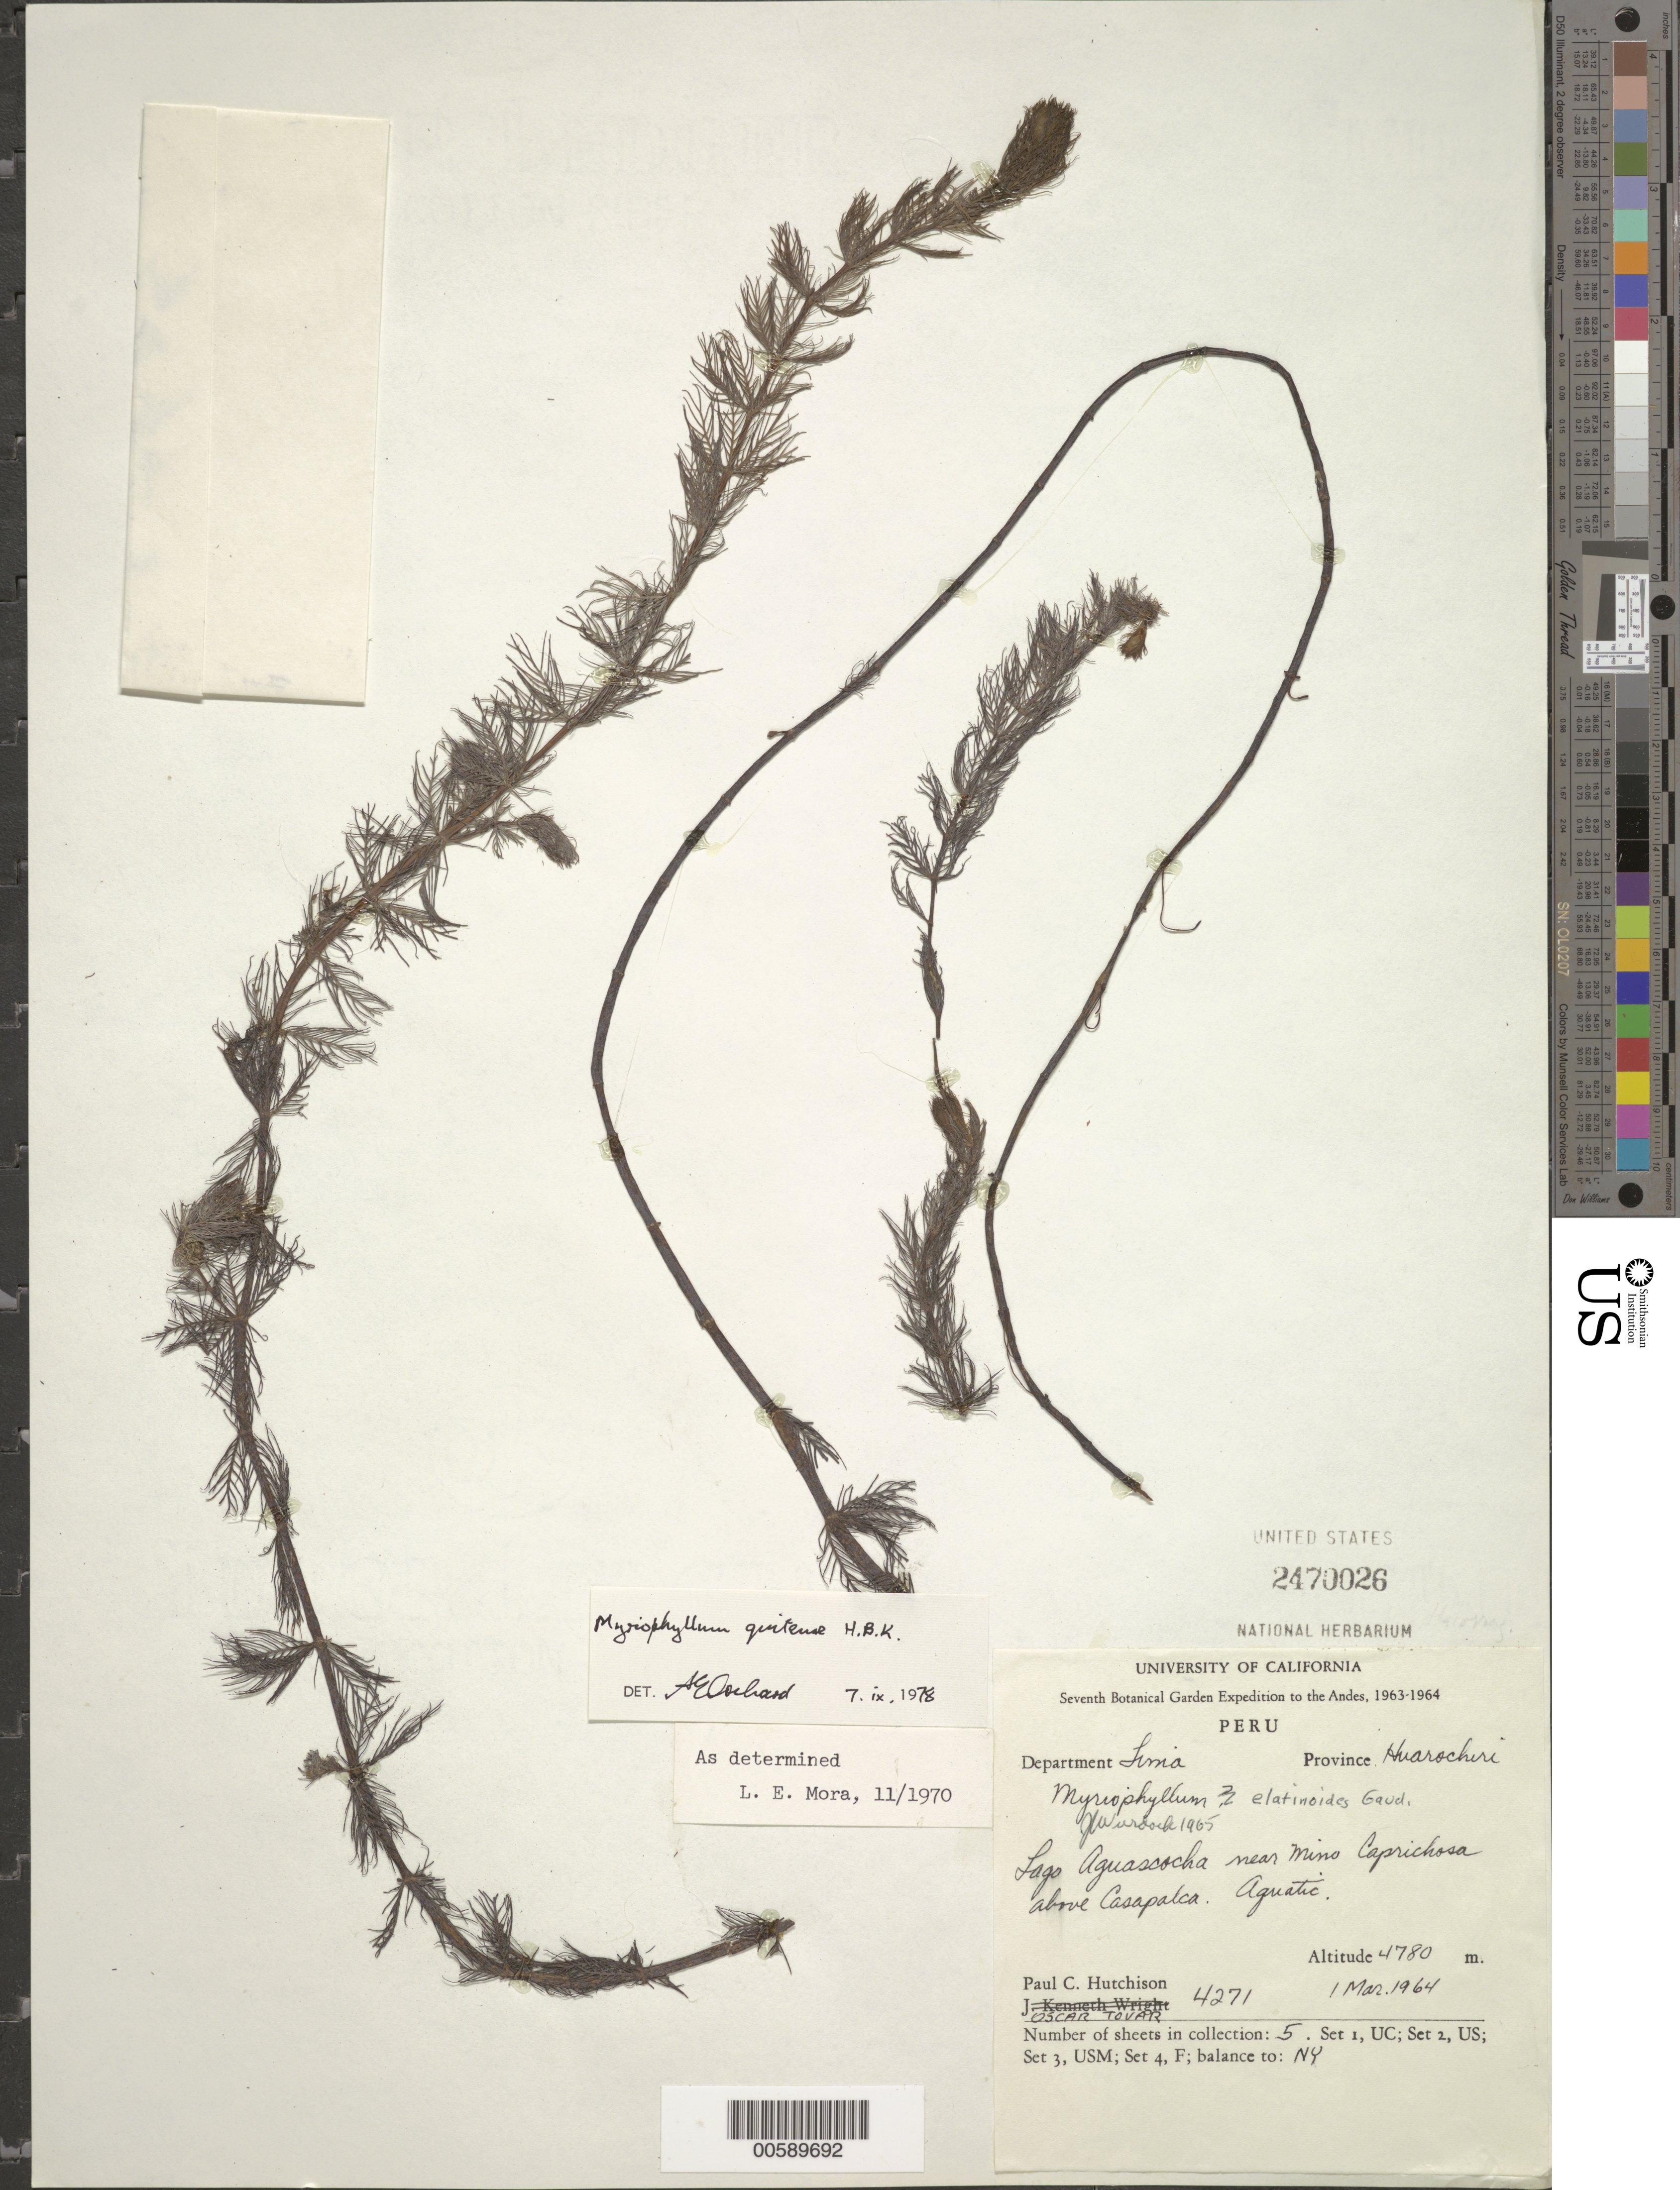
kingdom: Plantae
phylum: Tracheophyta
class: Magnoliopsida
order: Saxifragales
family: Haloragaceae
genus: Myriophyllum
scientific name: Myriophyllum quitense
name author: Kunth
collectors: P. C. Hutchison & Ó. Tovar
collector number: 4271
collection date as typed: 01 Mar 1964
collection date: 1964-03-01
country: Peru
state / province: Lima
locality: Huarochiri, Lago Aguascocha near Mino Caprichosa above Casapalca.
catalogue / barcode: US 2470026